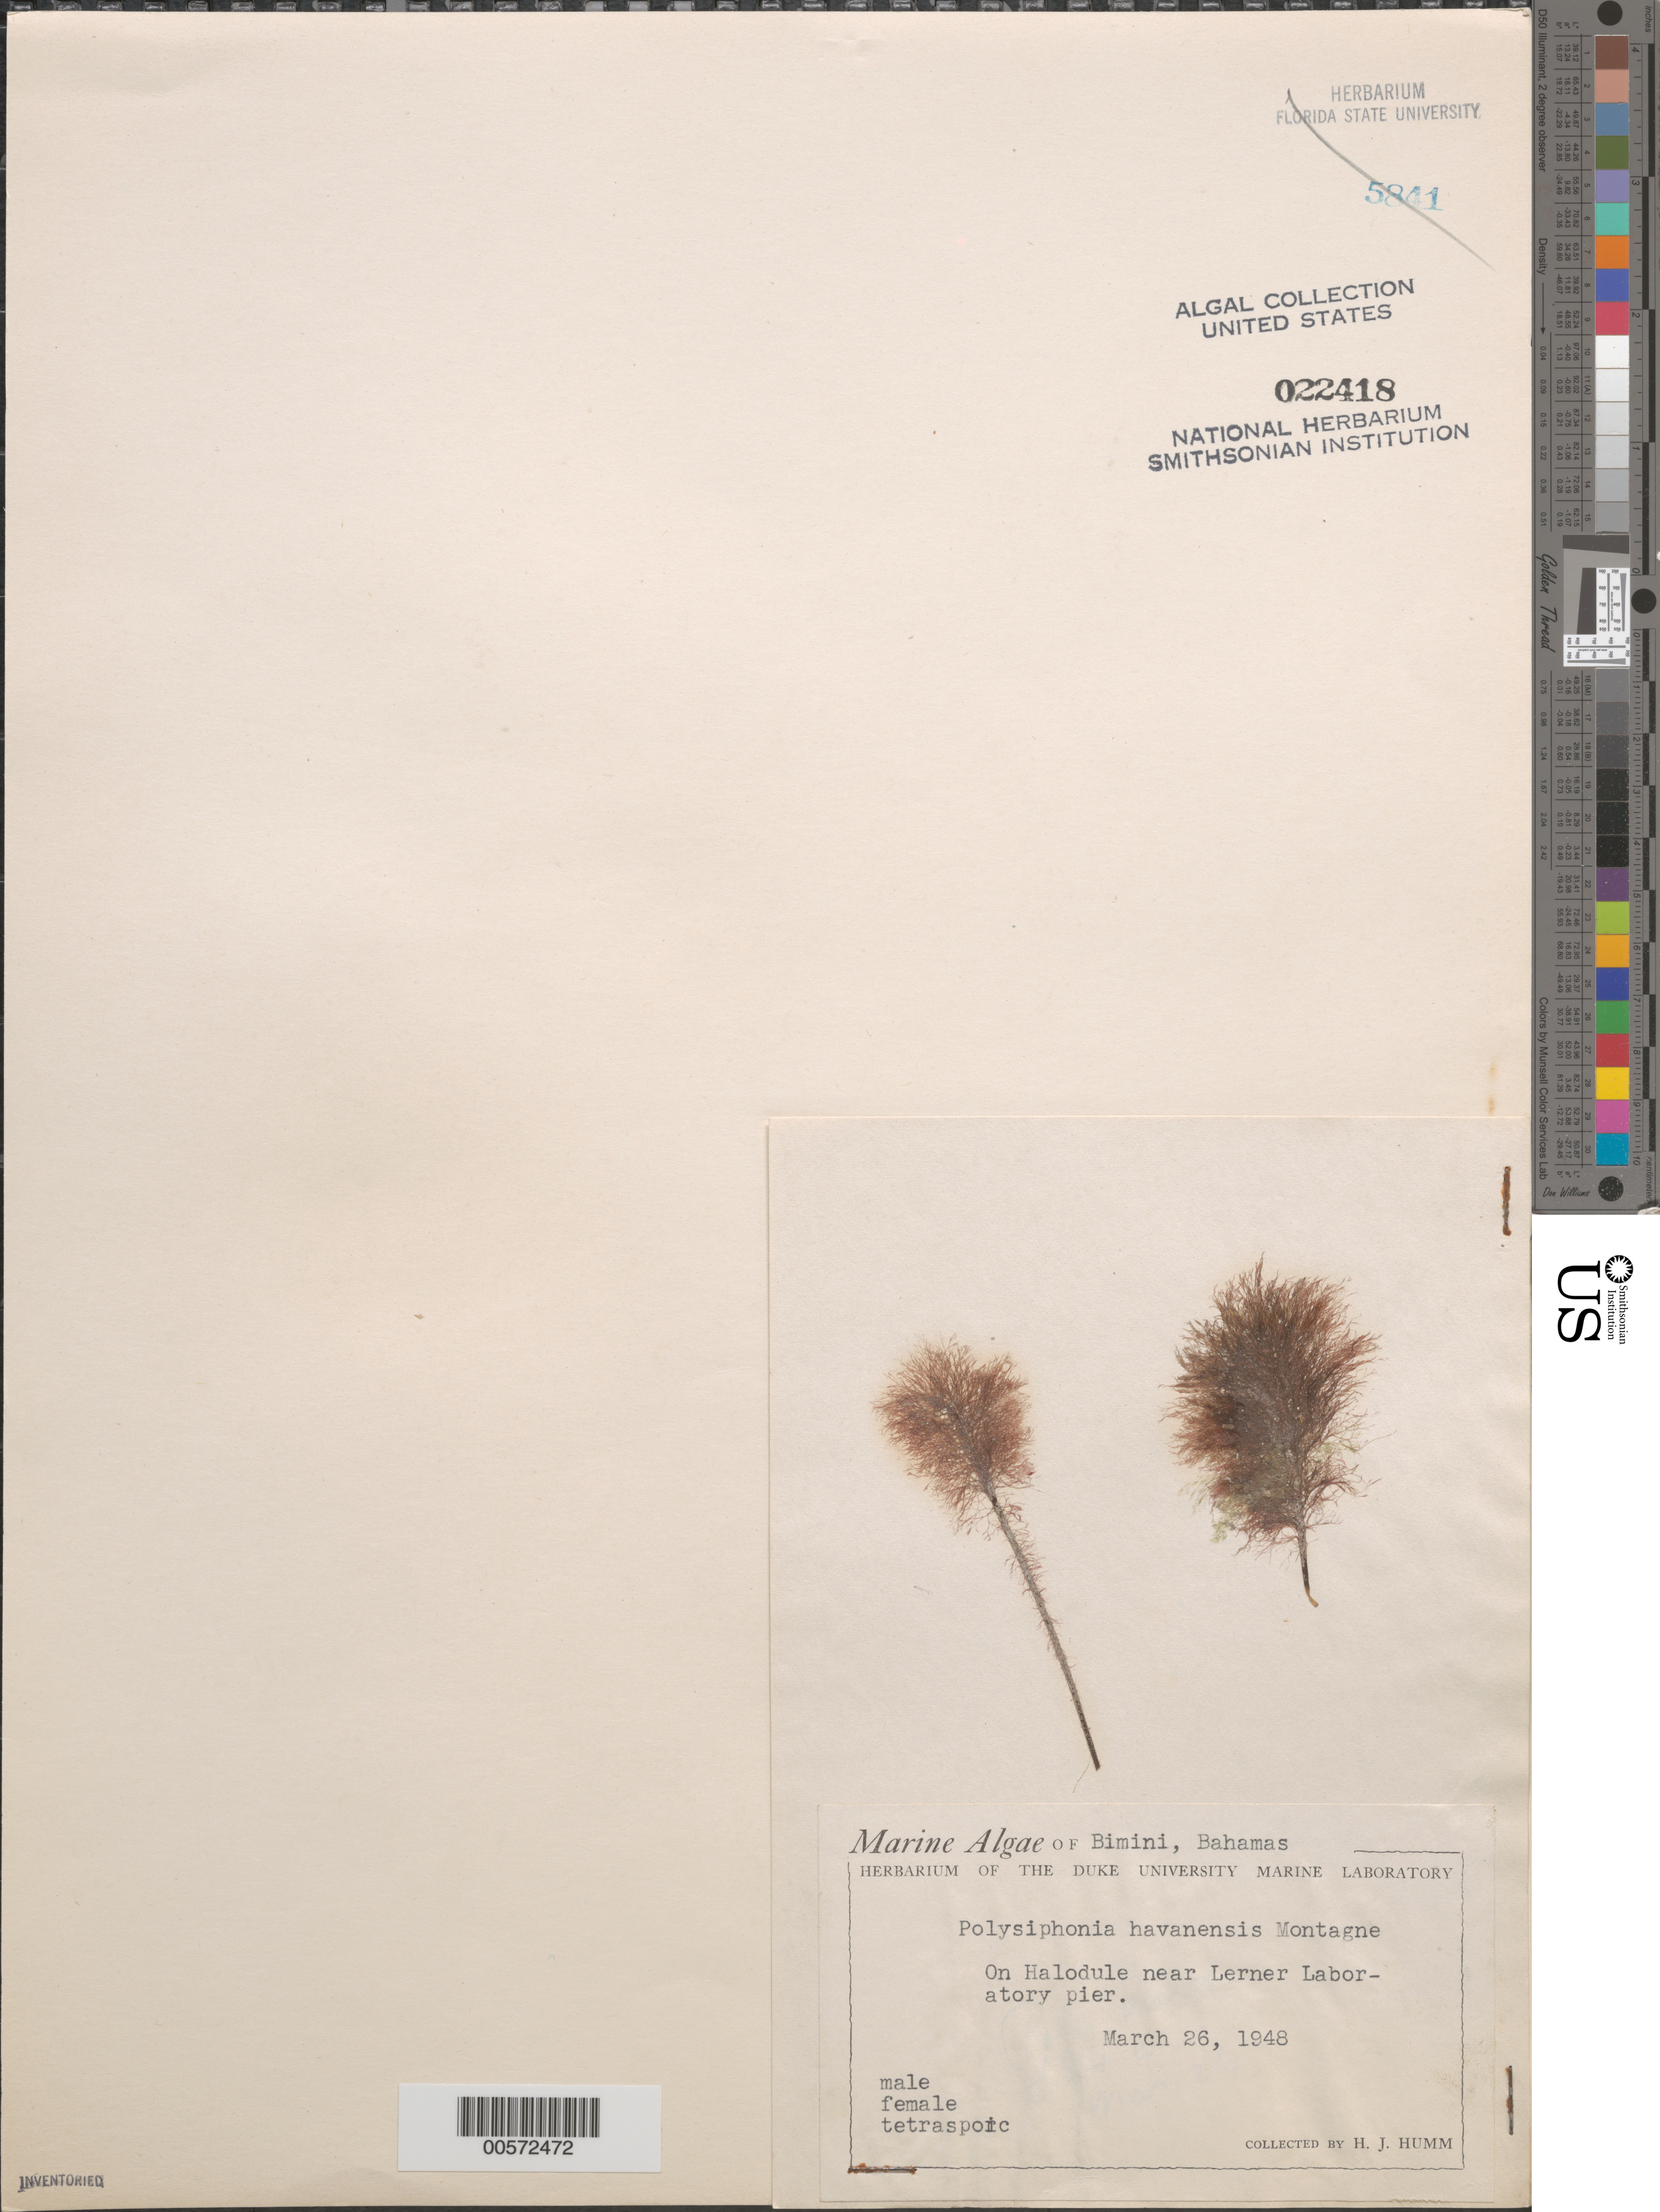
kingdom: Plantae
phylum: Rhodophyta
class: Florideophyceae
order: Ceramiales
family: Rhodomelaceae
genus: Polysiphonia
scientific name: Polysiphonia havanensis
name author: Mont.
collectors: H. J. Humm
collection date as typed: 26 Mar 1948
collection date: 1948-03-26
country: Bahamas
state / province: Biminis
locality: Near lerner laboratory pier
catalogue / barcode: US 22418